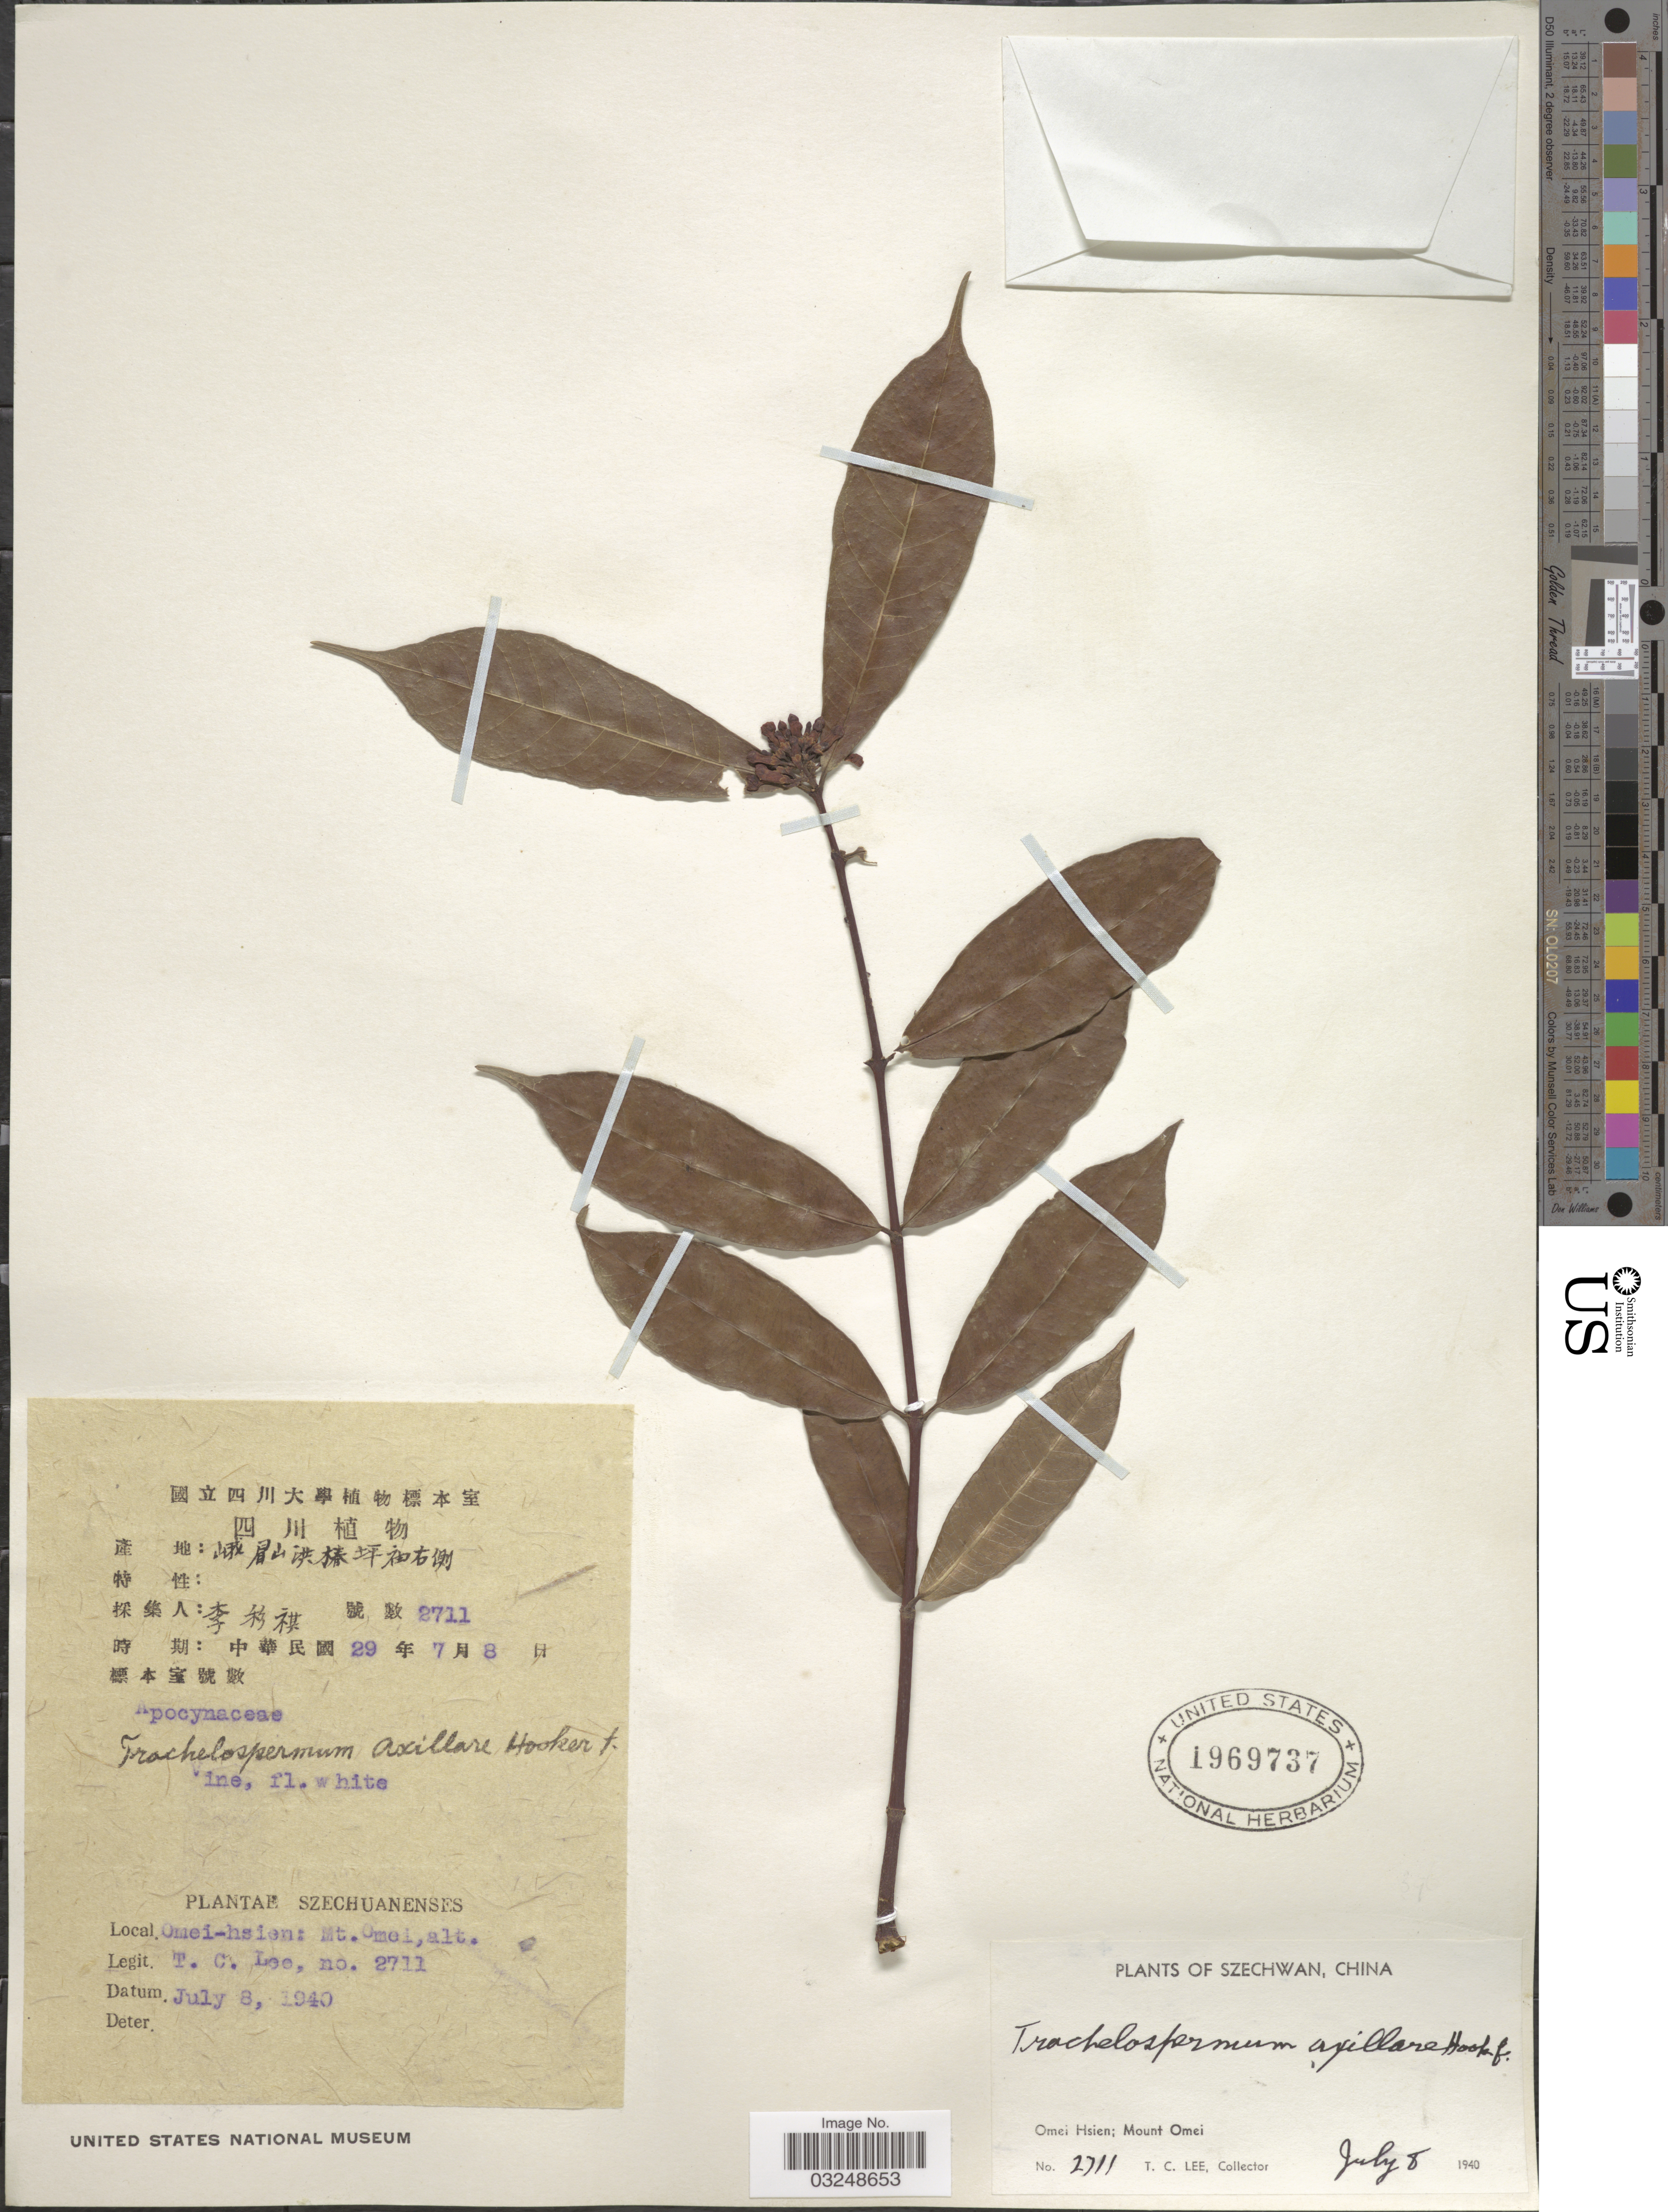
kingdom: Plantae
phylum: Tracheophyta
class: Magnoliopsida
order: Gentianales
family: Apocynaceae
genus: Trachelospermum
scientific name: Trachelospermum axillare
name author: Hook. f.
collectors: T. Lee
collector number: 2711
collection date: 1940-07-08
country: China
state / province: Sichuan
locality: Szechwan, Omei Hsien; Mount Omei.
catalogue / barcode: US 1969737